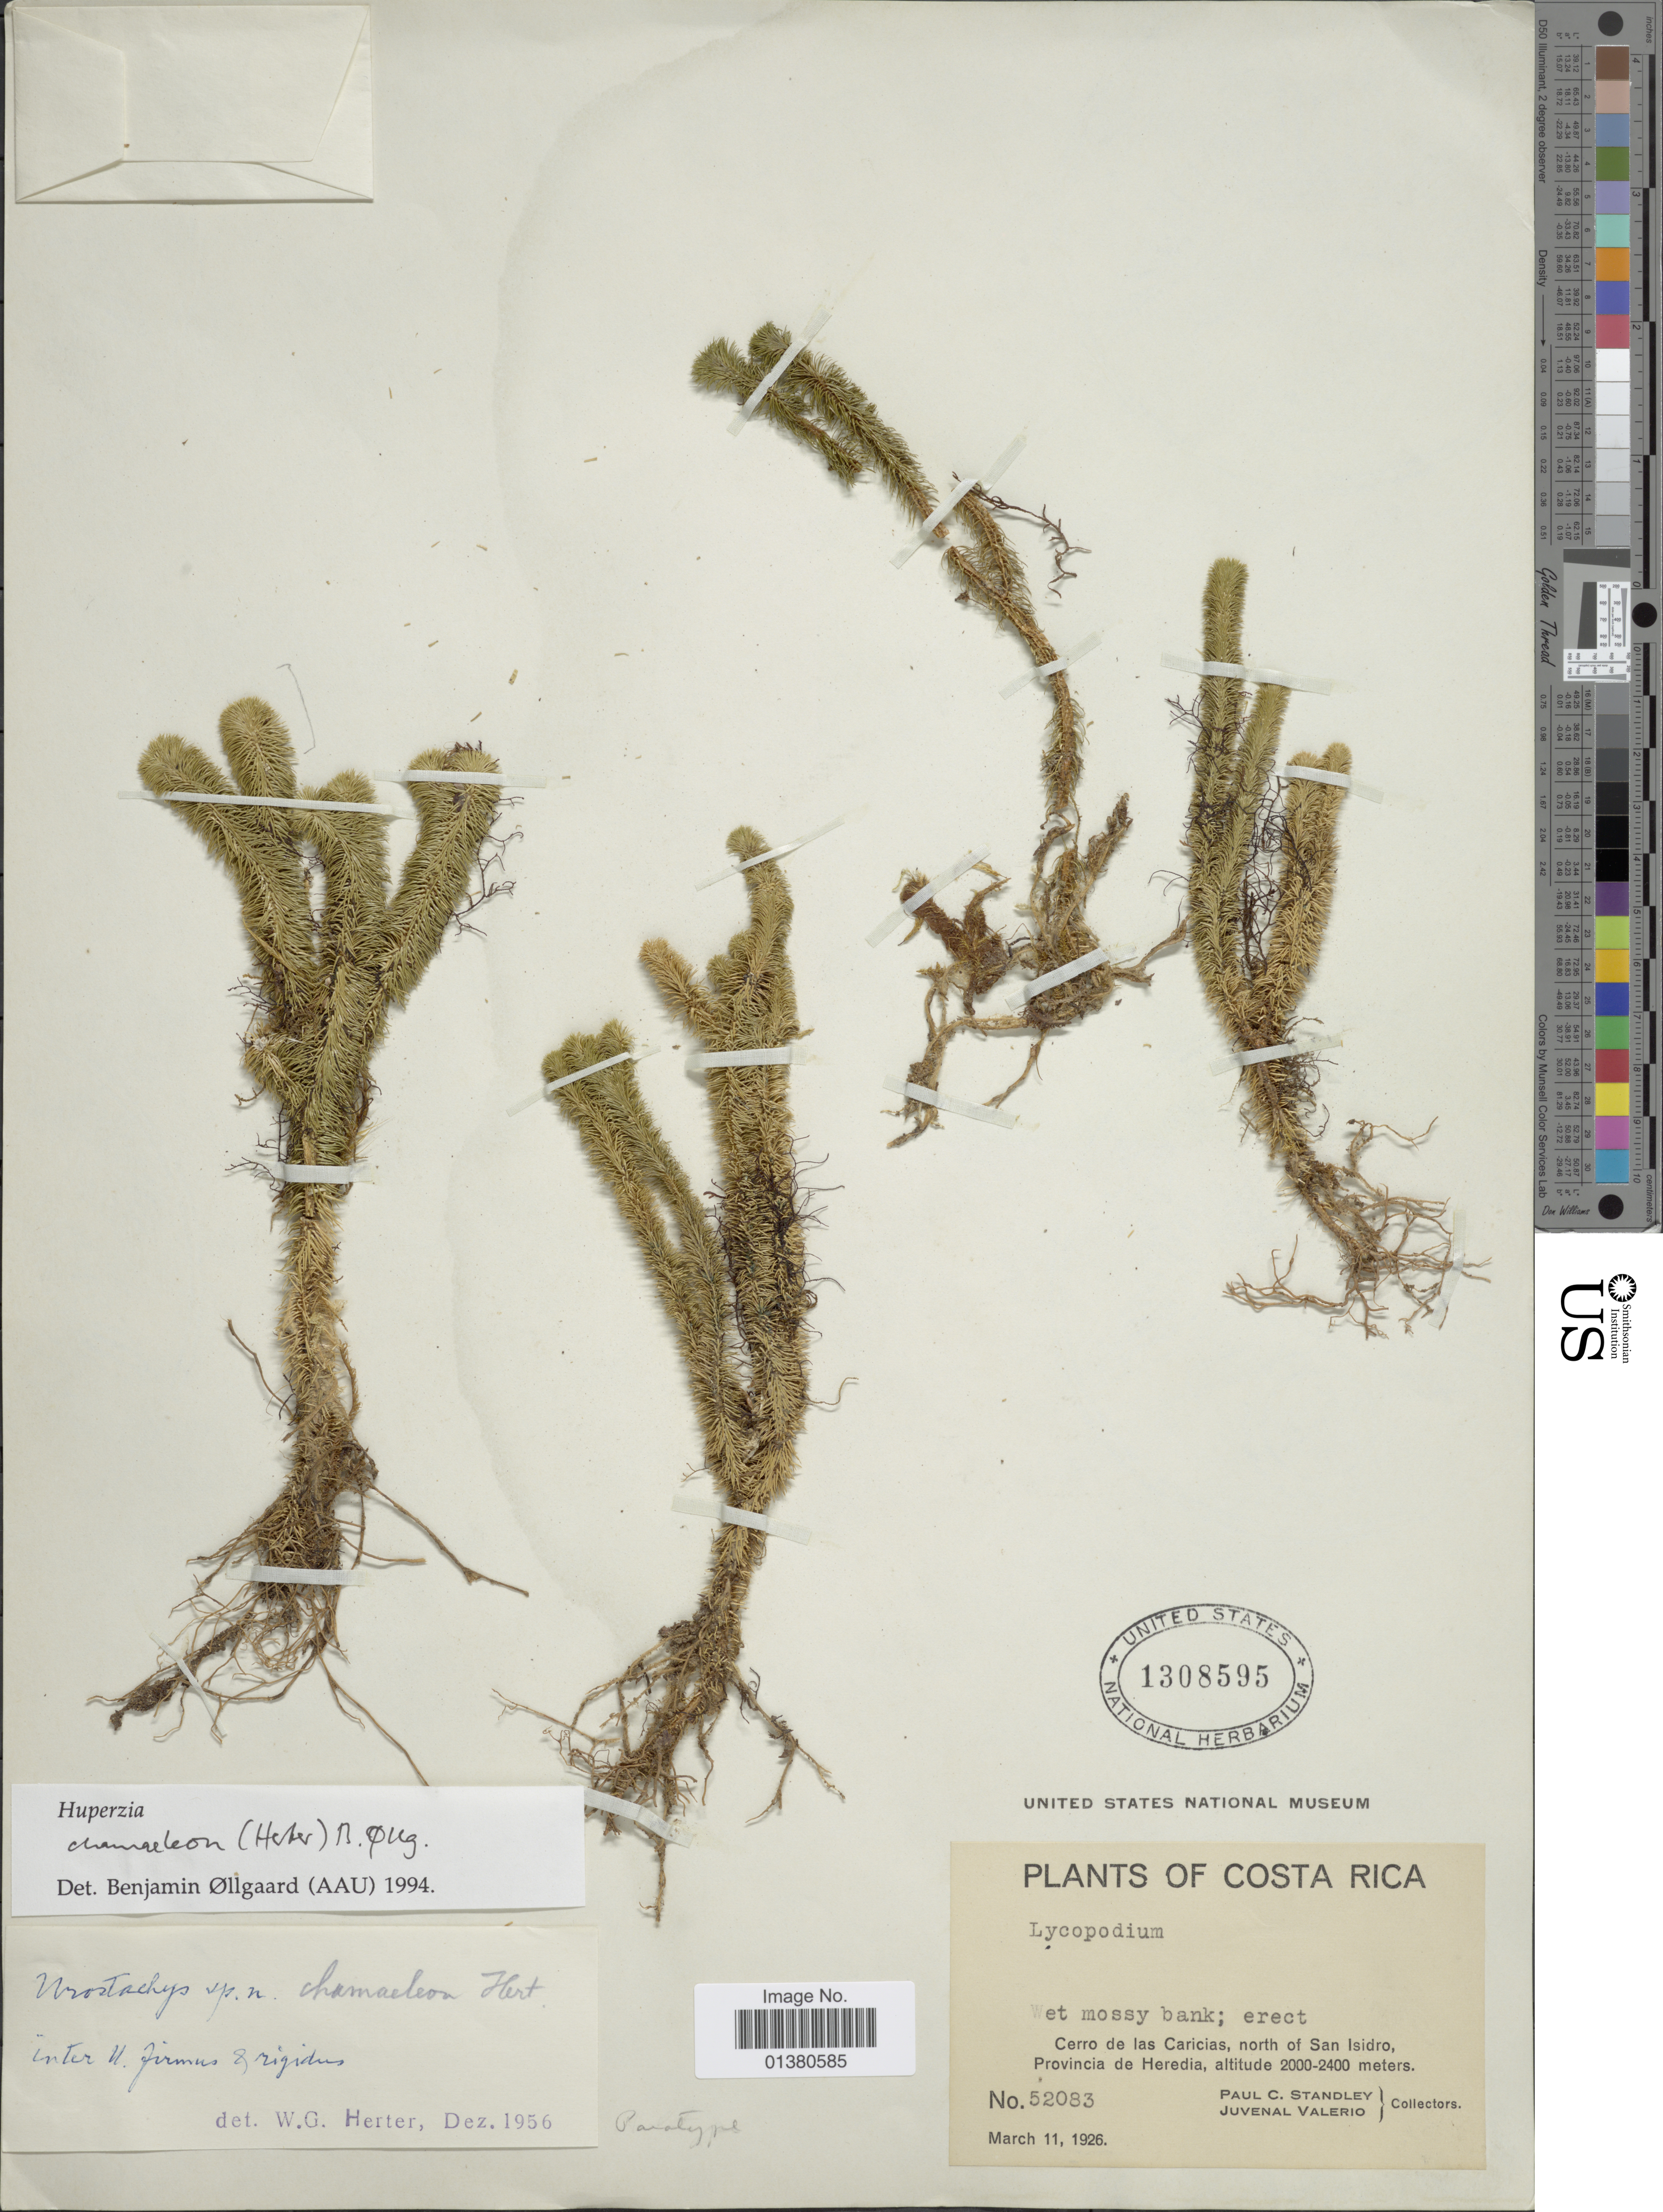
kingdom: Plantae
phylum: Tracheophyta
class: Lycopodiopsida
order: Lycopodiales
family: Lycopodiaceae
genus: Phlegmariurus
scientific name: Phlegmariurus chamaeleon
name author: (Herter) B. Øllg.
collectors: P. C. Standley & J. Valerio R.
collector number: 52083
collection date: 1926-03-11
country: Costa Rica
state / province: Heredia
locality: Cerro de las Caricias, north of San Isidro, Provincia de Heredia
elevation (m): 2000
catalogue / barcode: US 1308595